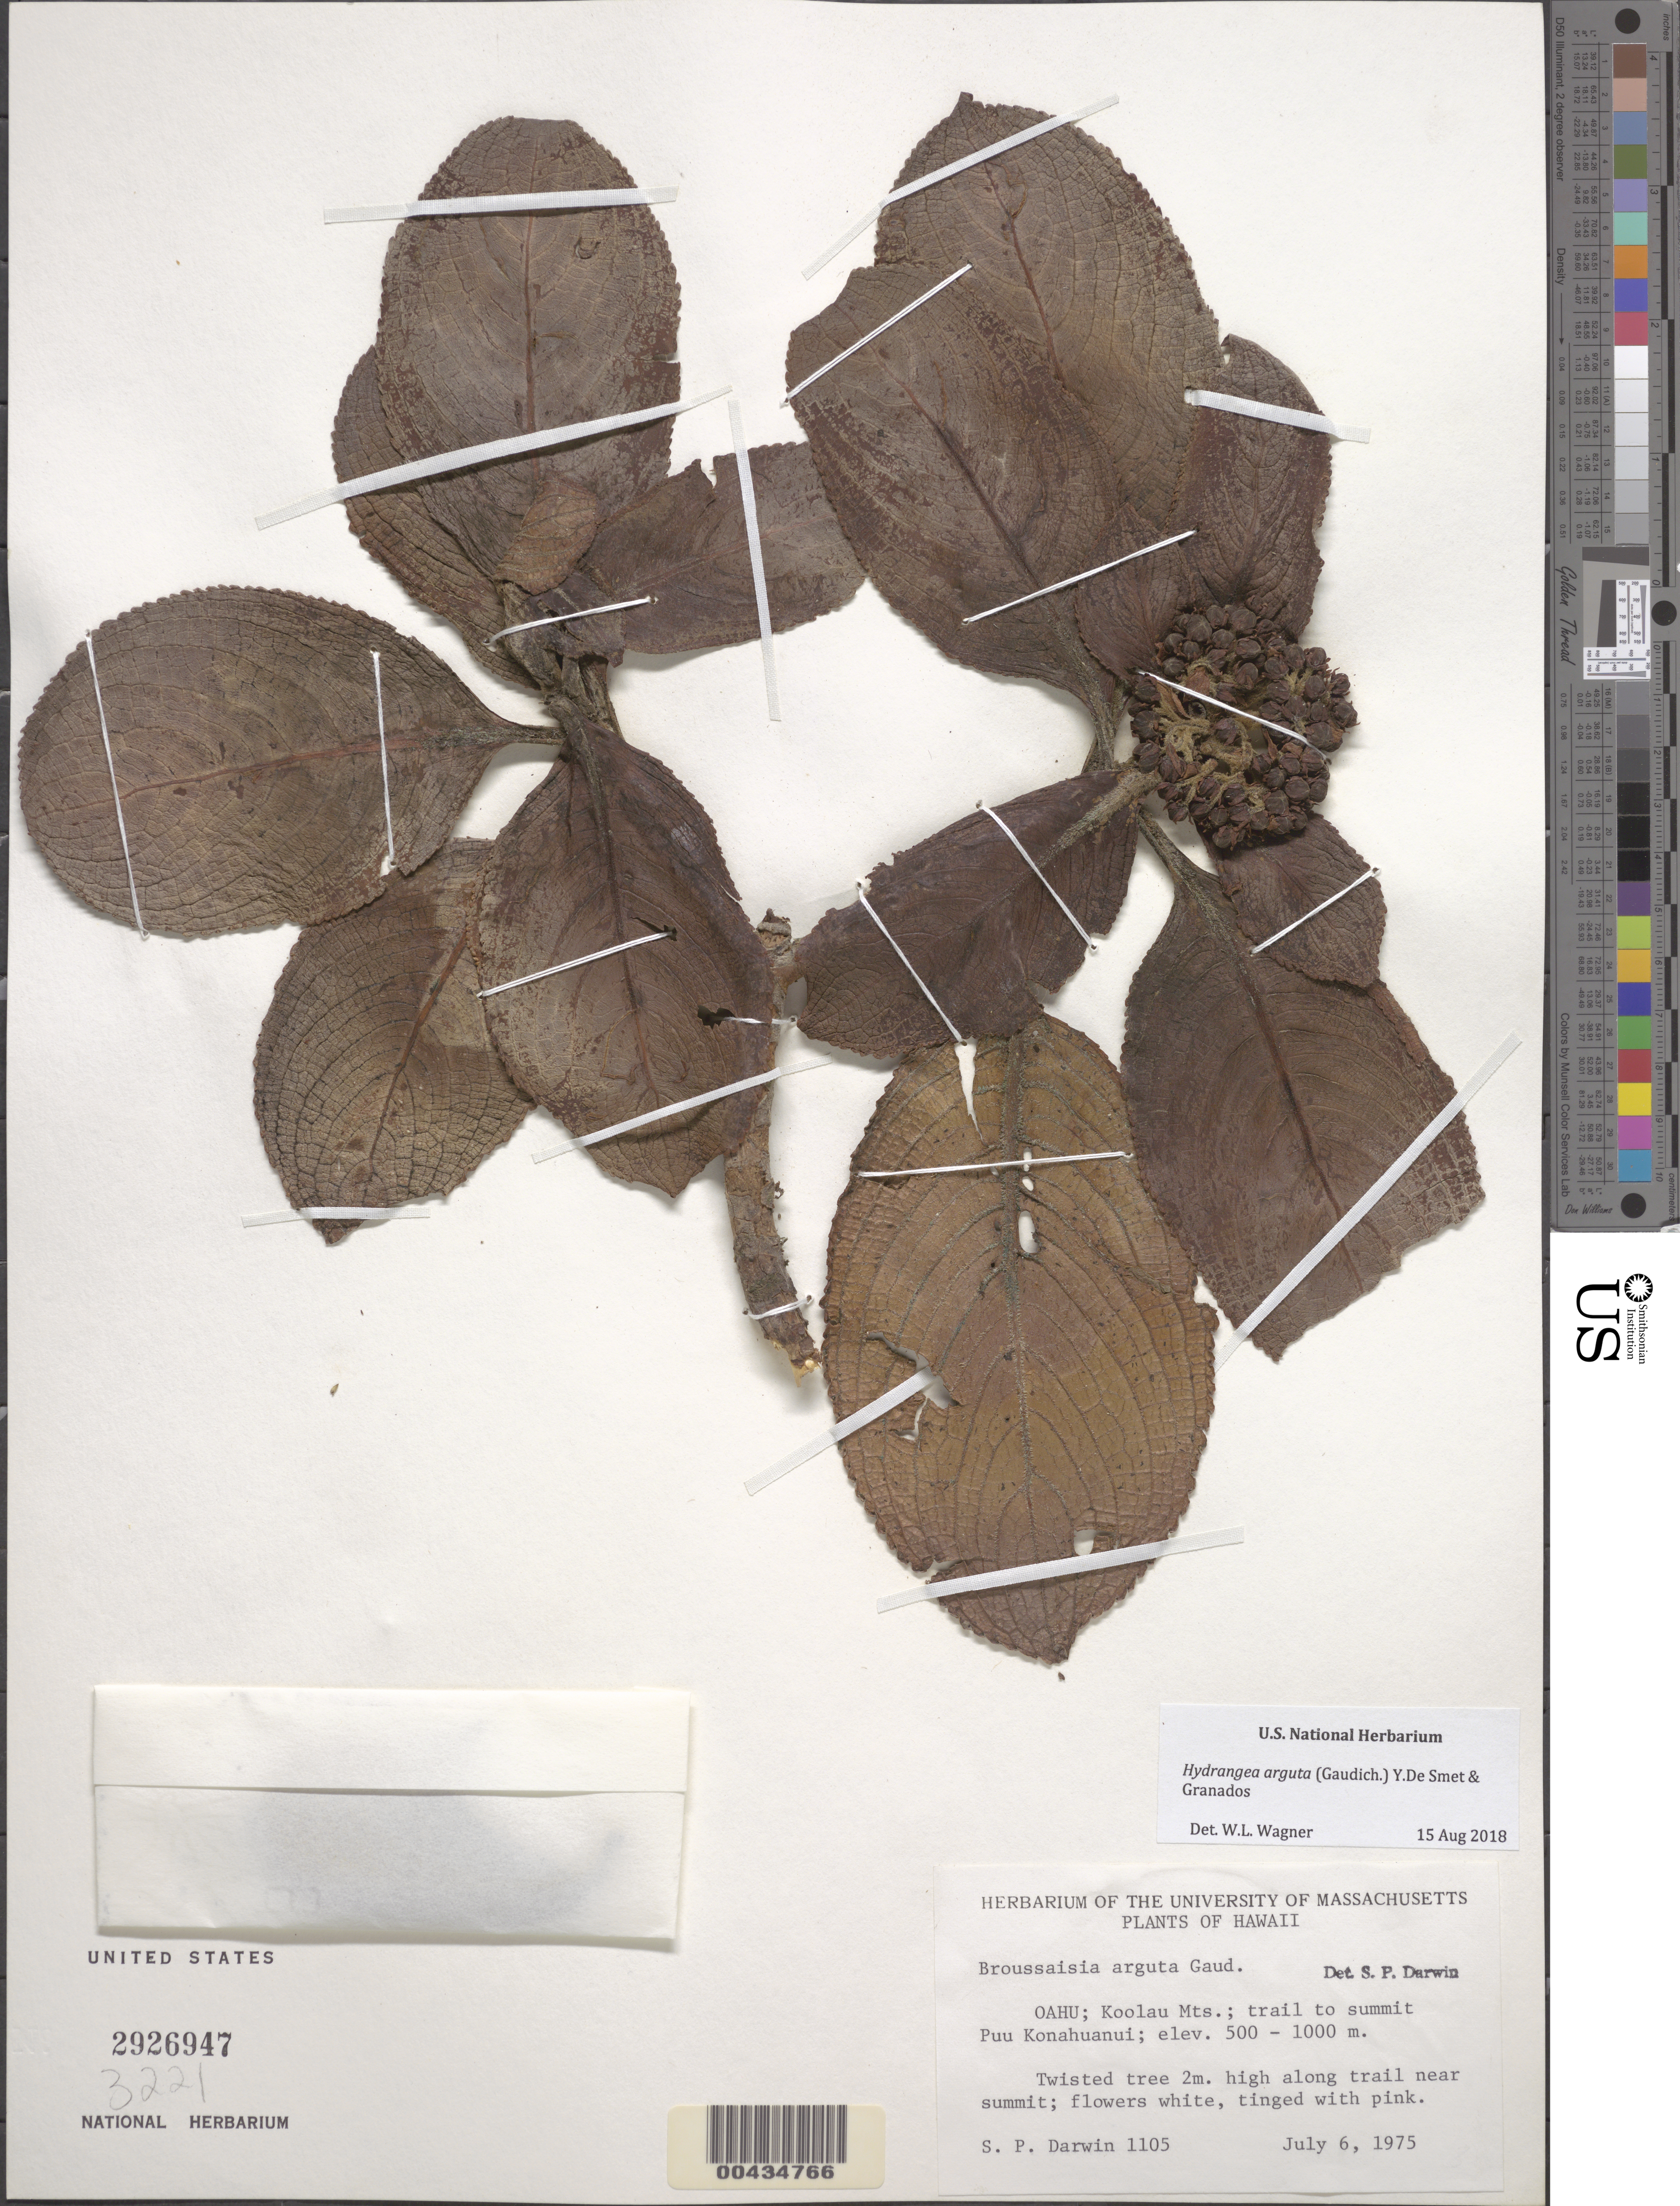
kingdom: Plantae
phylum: Tracheophyta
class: Magnoliopsida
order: Cornales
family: Hydrangeaceae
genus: Hydrangea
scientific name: Hydrangea arguta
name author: (Gaudich.) Y. De Smet & C. Granados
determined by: Wagner, W. L., (BOT), Smithsonian Institution - National Museum of Natural History (UNITED STATES)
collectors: S. P. Darwin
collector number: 1105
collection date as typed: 6 Jul 1975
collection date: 1975-07-06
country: United States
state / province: Hawaii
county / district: Honolulu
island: Oahu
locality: Koolau Mts.; trail to summit Puu Konahuanui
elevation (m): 500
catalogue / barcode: US 2926947